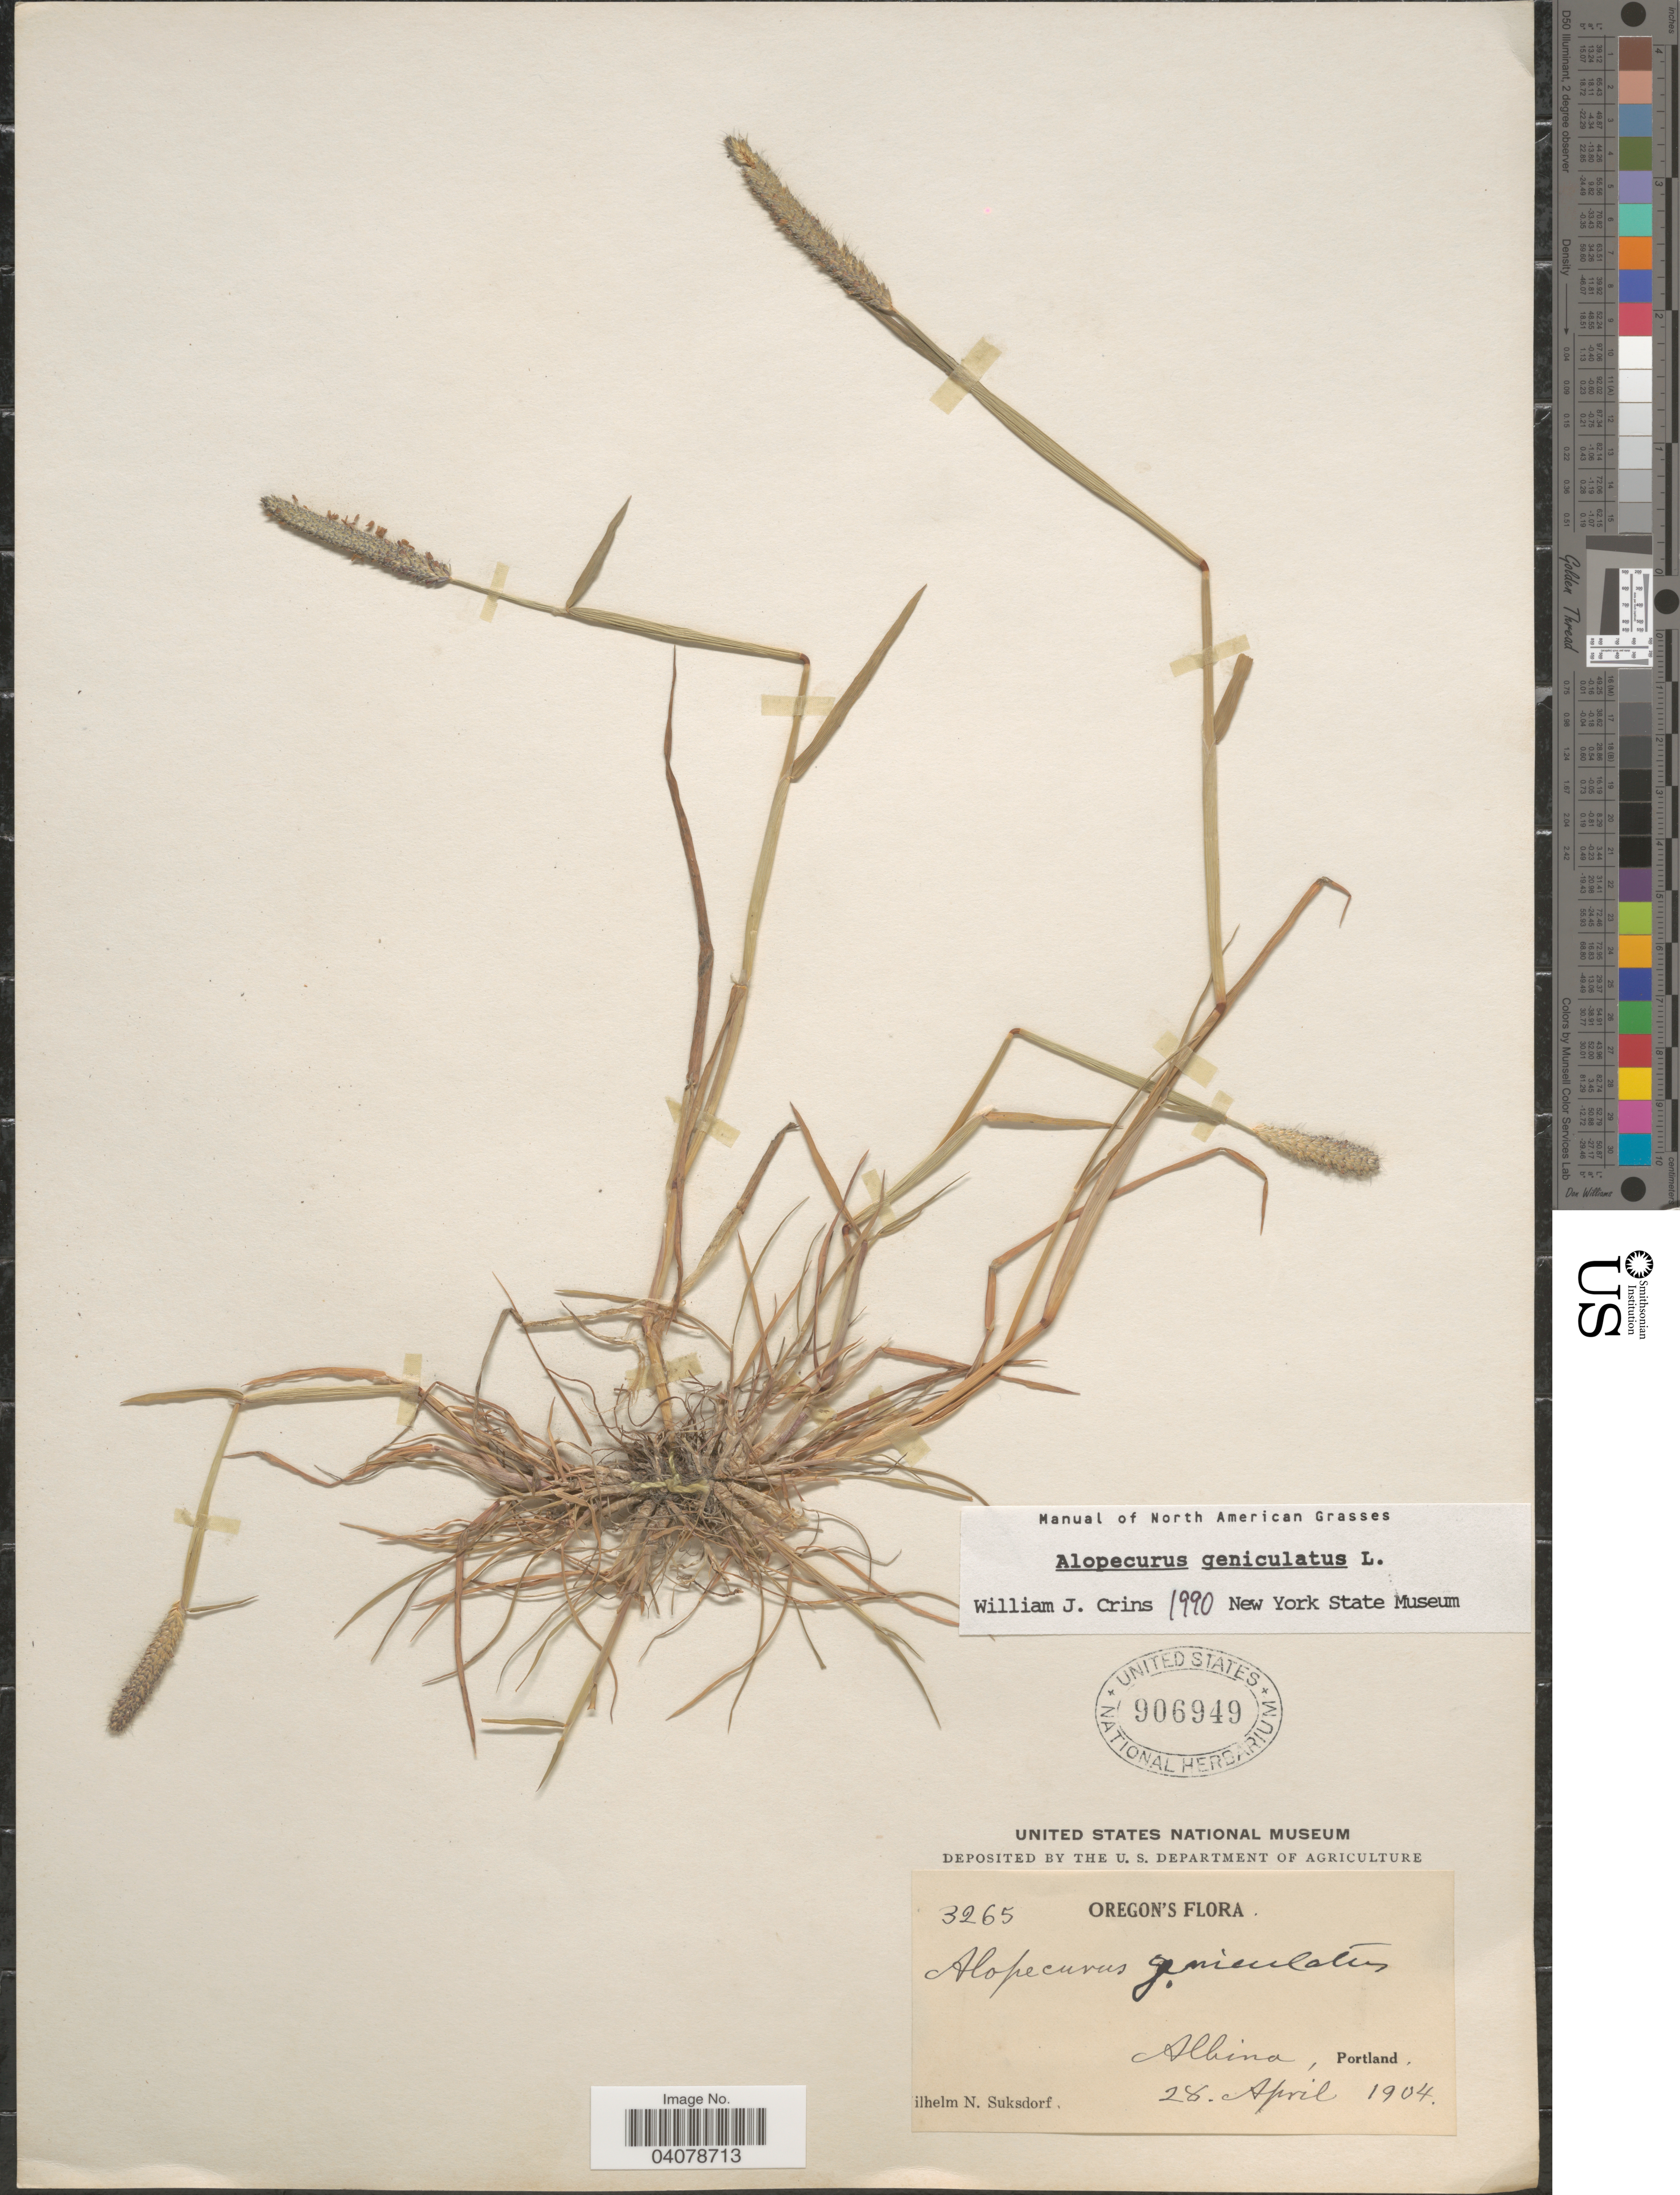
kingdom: Plantae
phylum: Tracheophyta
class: Liliopsida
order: Poales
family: Poaceae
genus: Alopecurus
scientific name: Alopecurus geniculatus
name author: L.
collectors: W. N. Suksdorf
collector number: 3265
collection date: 1904-04-28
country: United States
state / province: Oregon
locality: Albina, Portland.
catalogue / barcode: US 906949